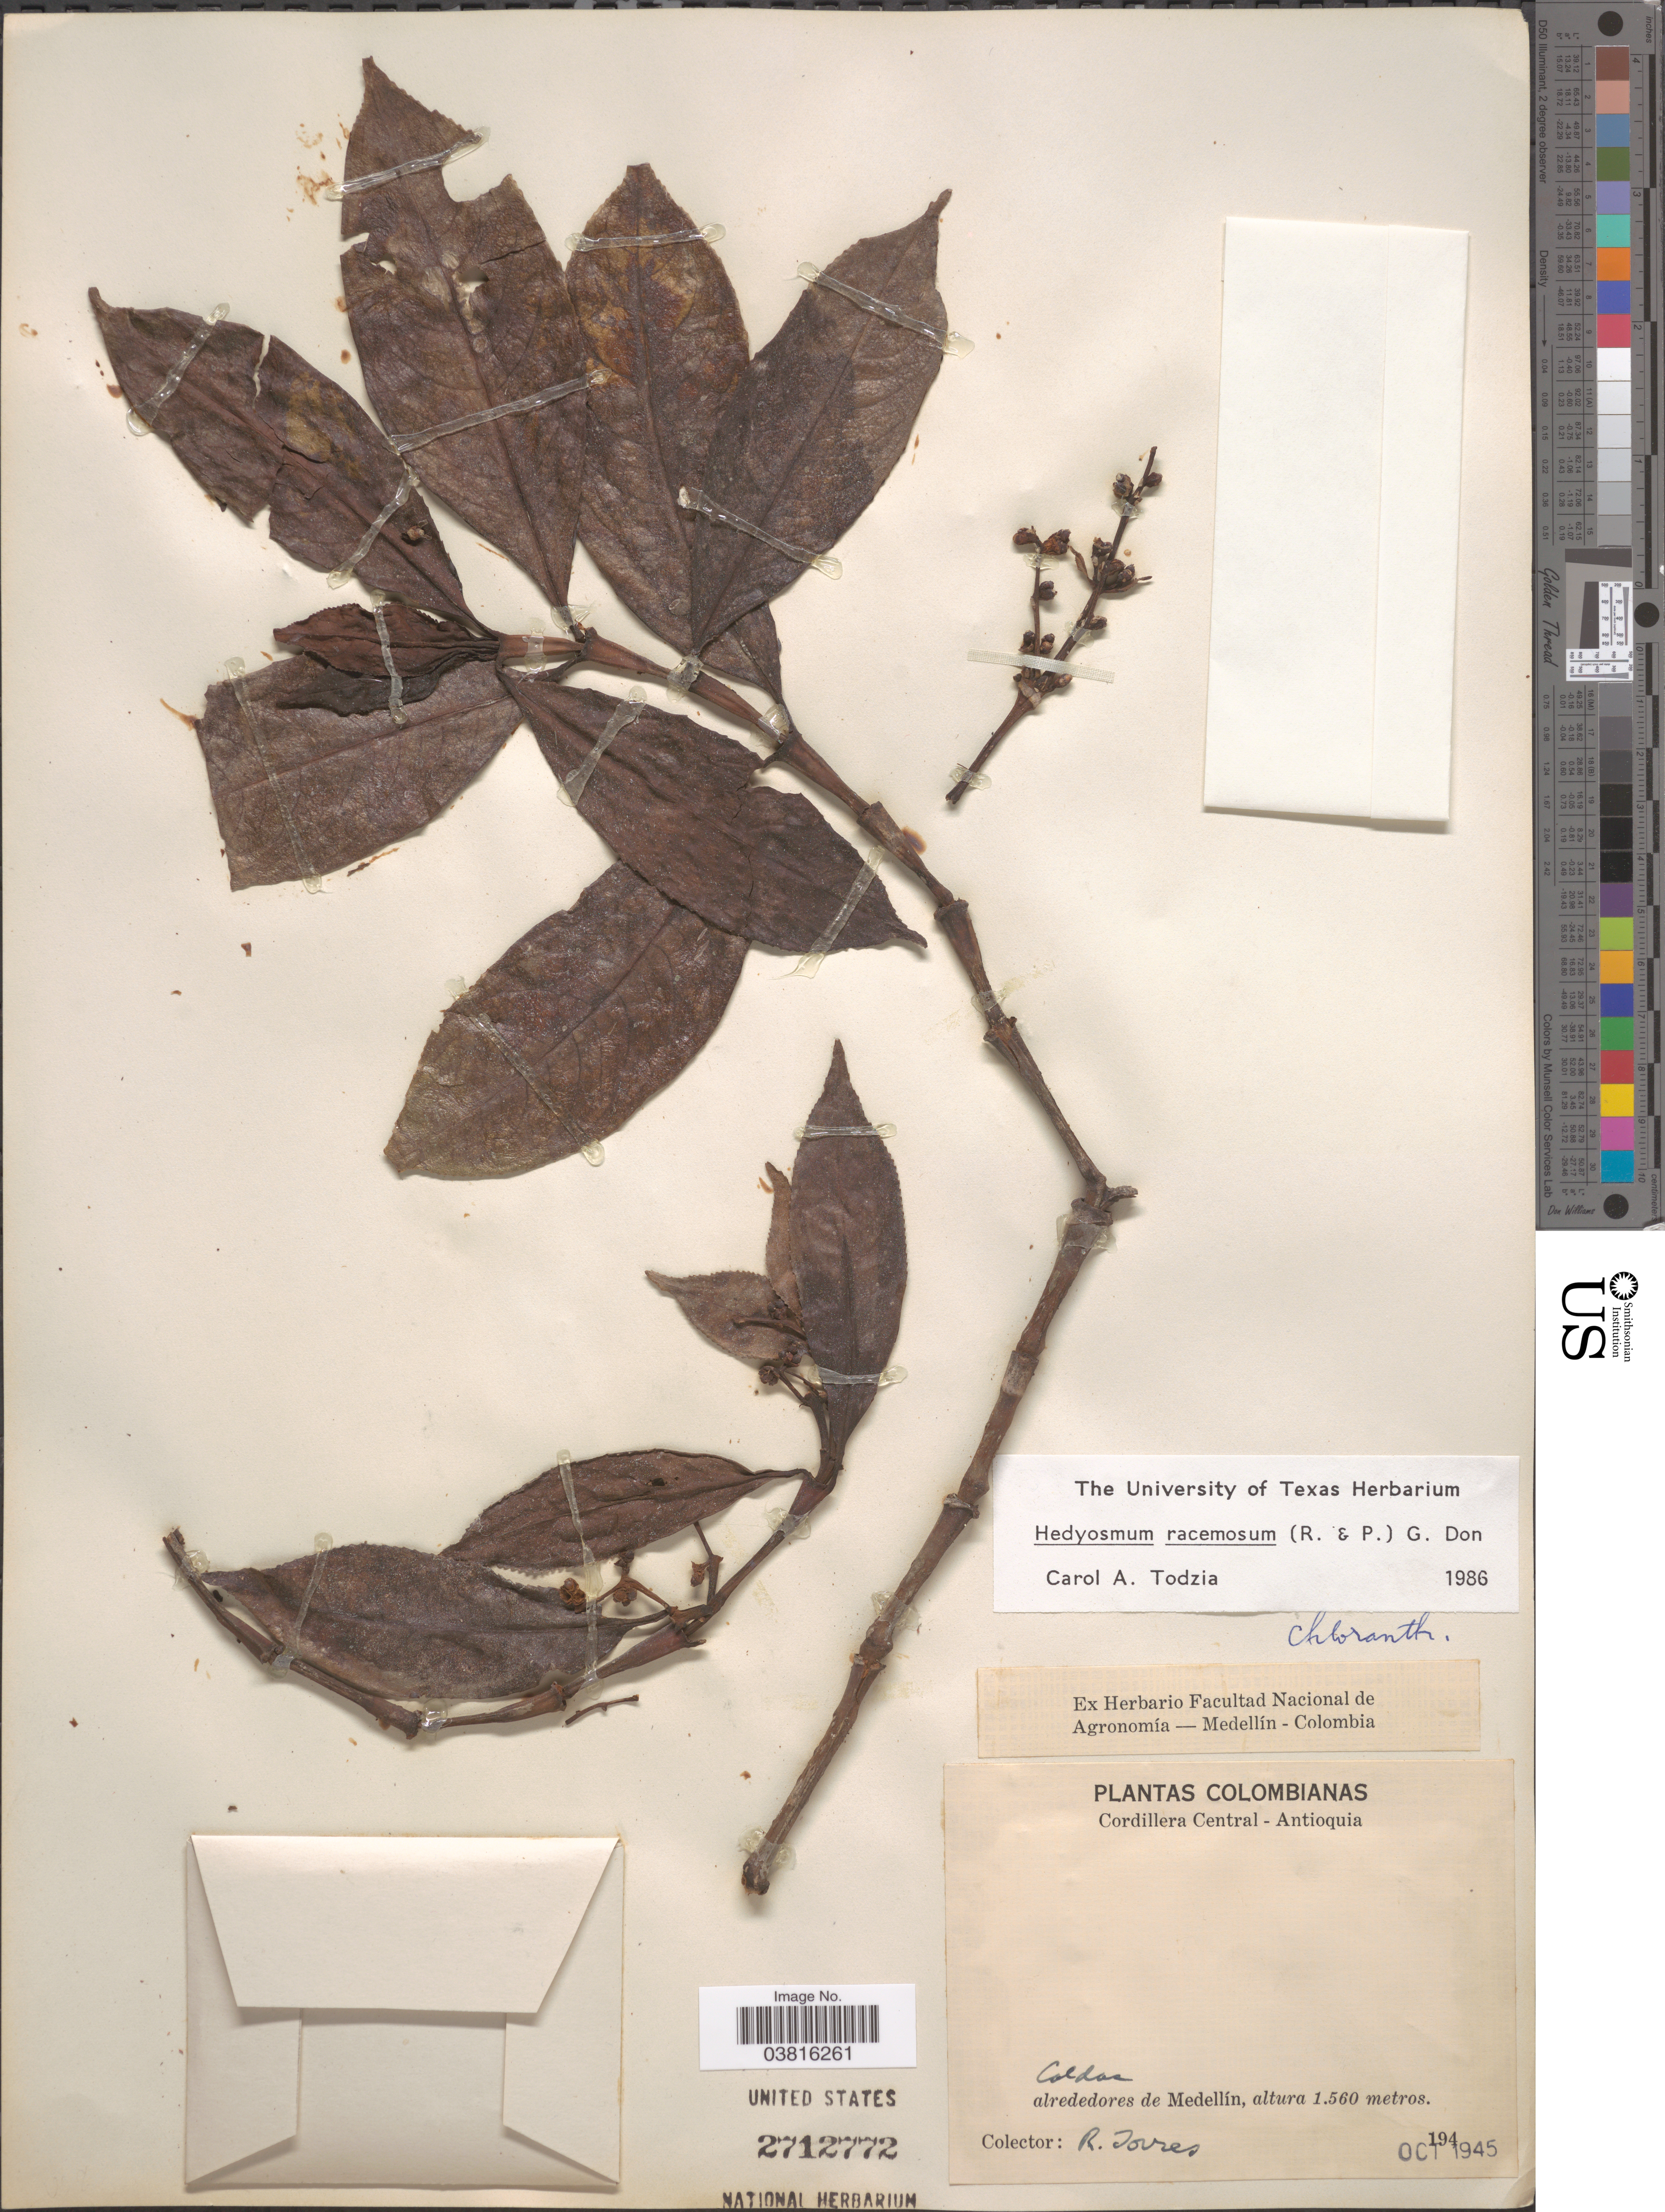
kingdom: Plantae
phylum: Tracheophyta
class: Magnoliopsida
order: Chloranthales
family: Chloranthaceae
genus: Hedyosmum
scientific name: Hedyosmum racemosum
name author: (Ruiz & Pav.) G. Don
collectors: R. Torres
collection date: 1945-10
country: Colombia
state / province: Antioquia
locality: Cordillera Central. Caldas. Alrededores de Medellín.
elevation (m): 1560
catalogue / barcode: US 2712772